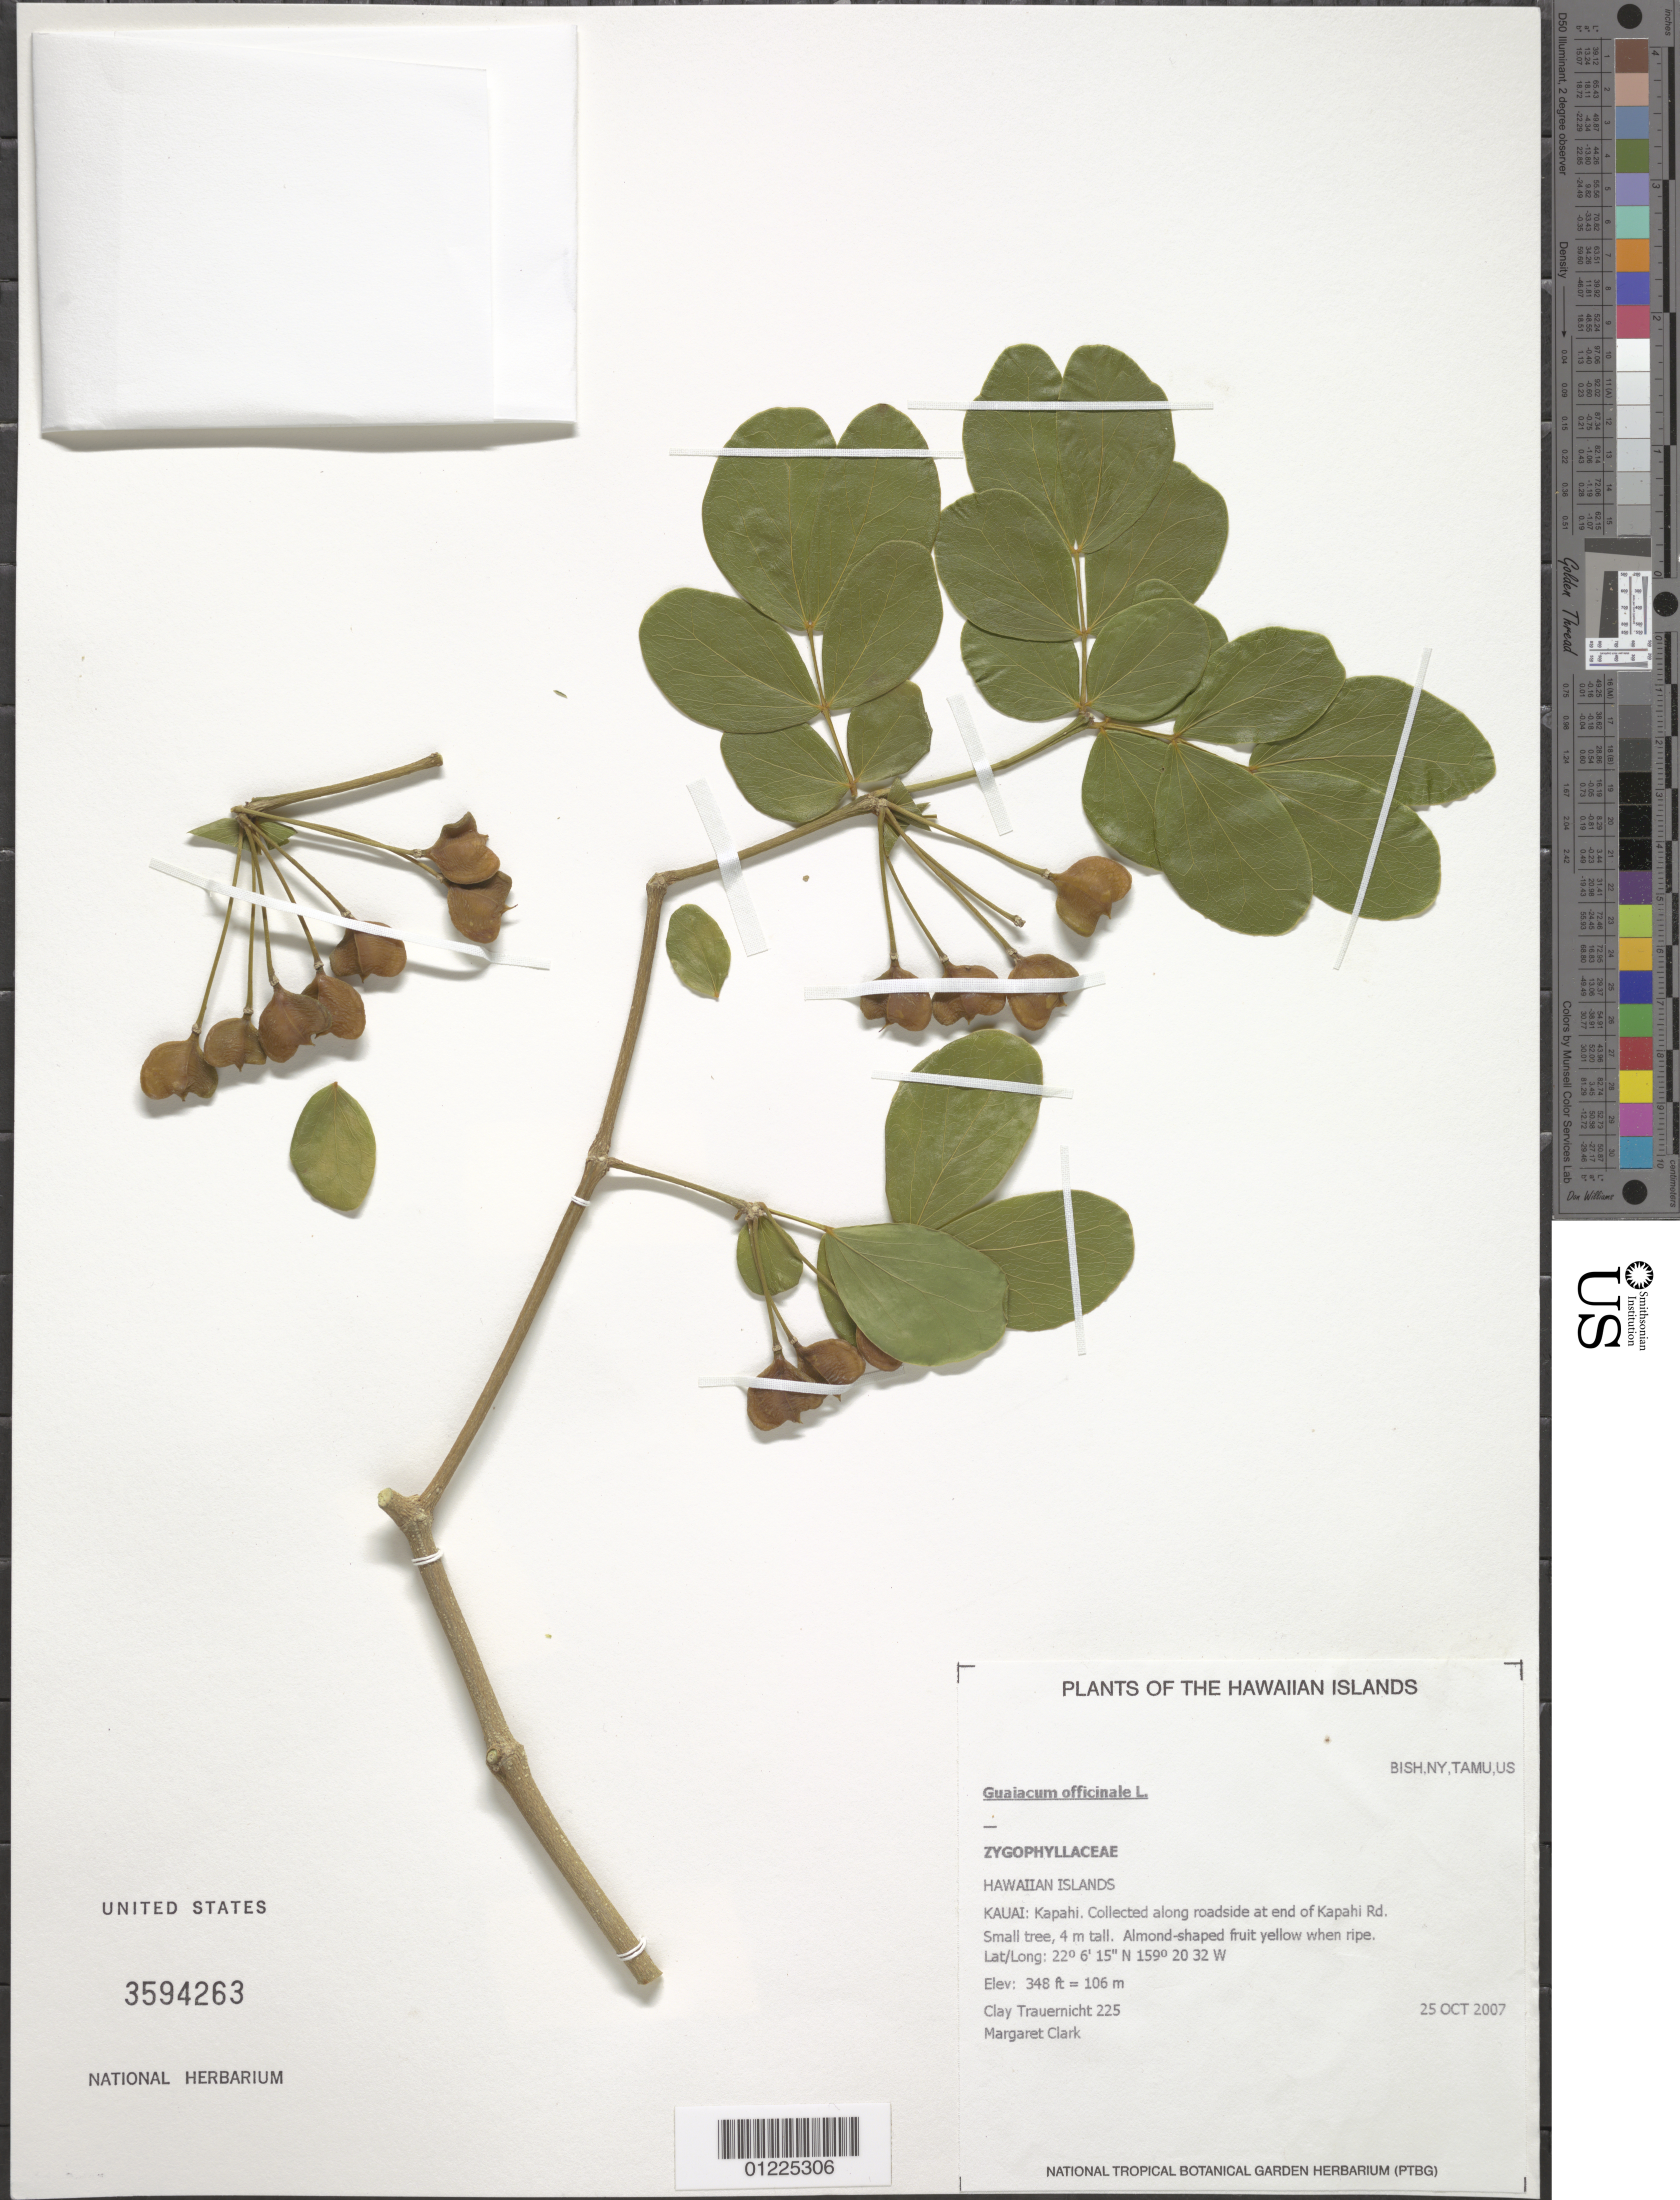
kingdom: Plantae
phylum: Tracheophyta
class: Magnoliopsida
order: Zygophyllales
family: Zygophyllaceae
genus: Guaiacum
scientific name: Guaiacum officinale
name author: L.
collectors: C. Trauernicht & M. Clark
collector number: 225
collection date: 2007-10-25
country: United States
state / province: Hawaii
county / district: Kaui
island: Kaua'i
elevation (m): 106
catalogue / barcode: US 3594263